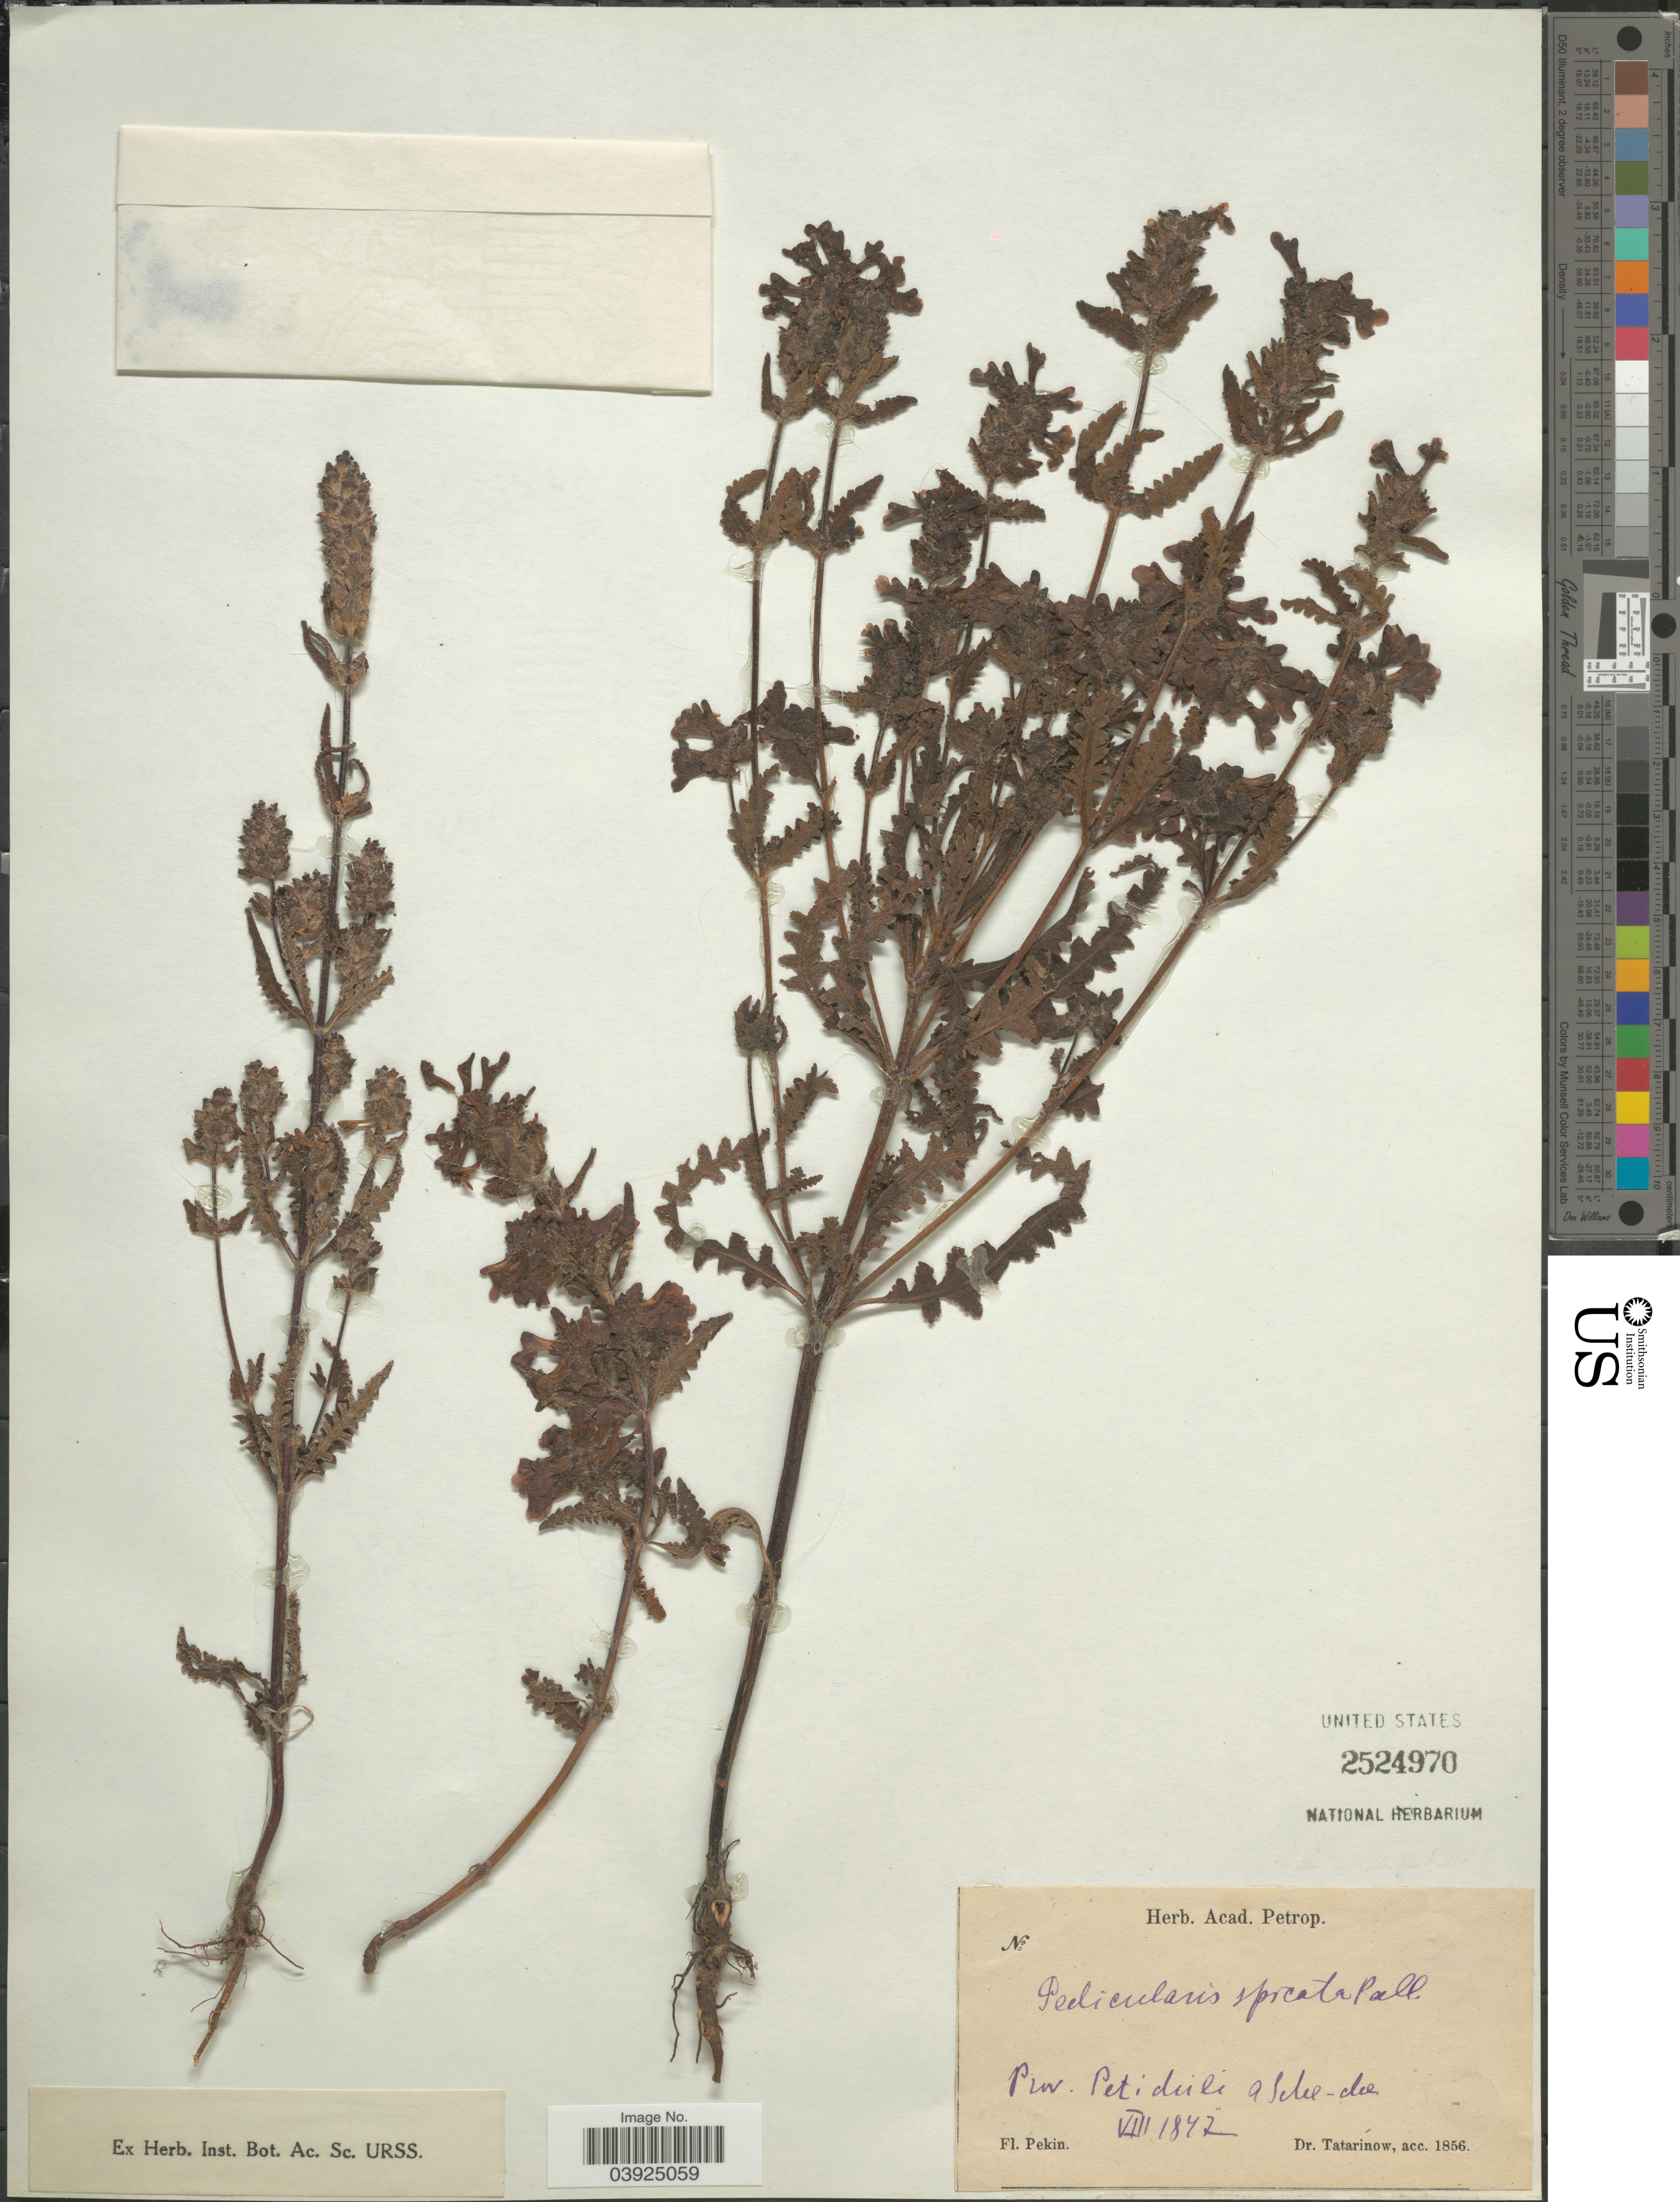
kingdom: Plantae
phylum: Tracheophyta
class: Magnoliopsida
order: Lamiales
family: Orobanchaceae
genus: Pedicularis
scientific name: Pedicularis spicata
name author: Pall.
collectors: -. Tatarinow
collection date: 1847-08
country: China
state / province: Beijing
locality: Prov. Petiduli a Selel-da. [interpreted] Fl. Pekin.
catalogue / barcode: US 2524970